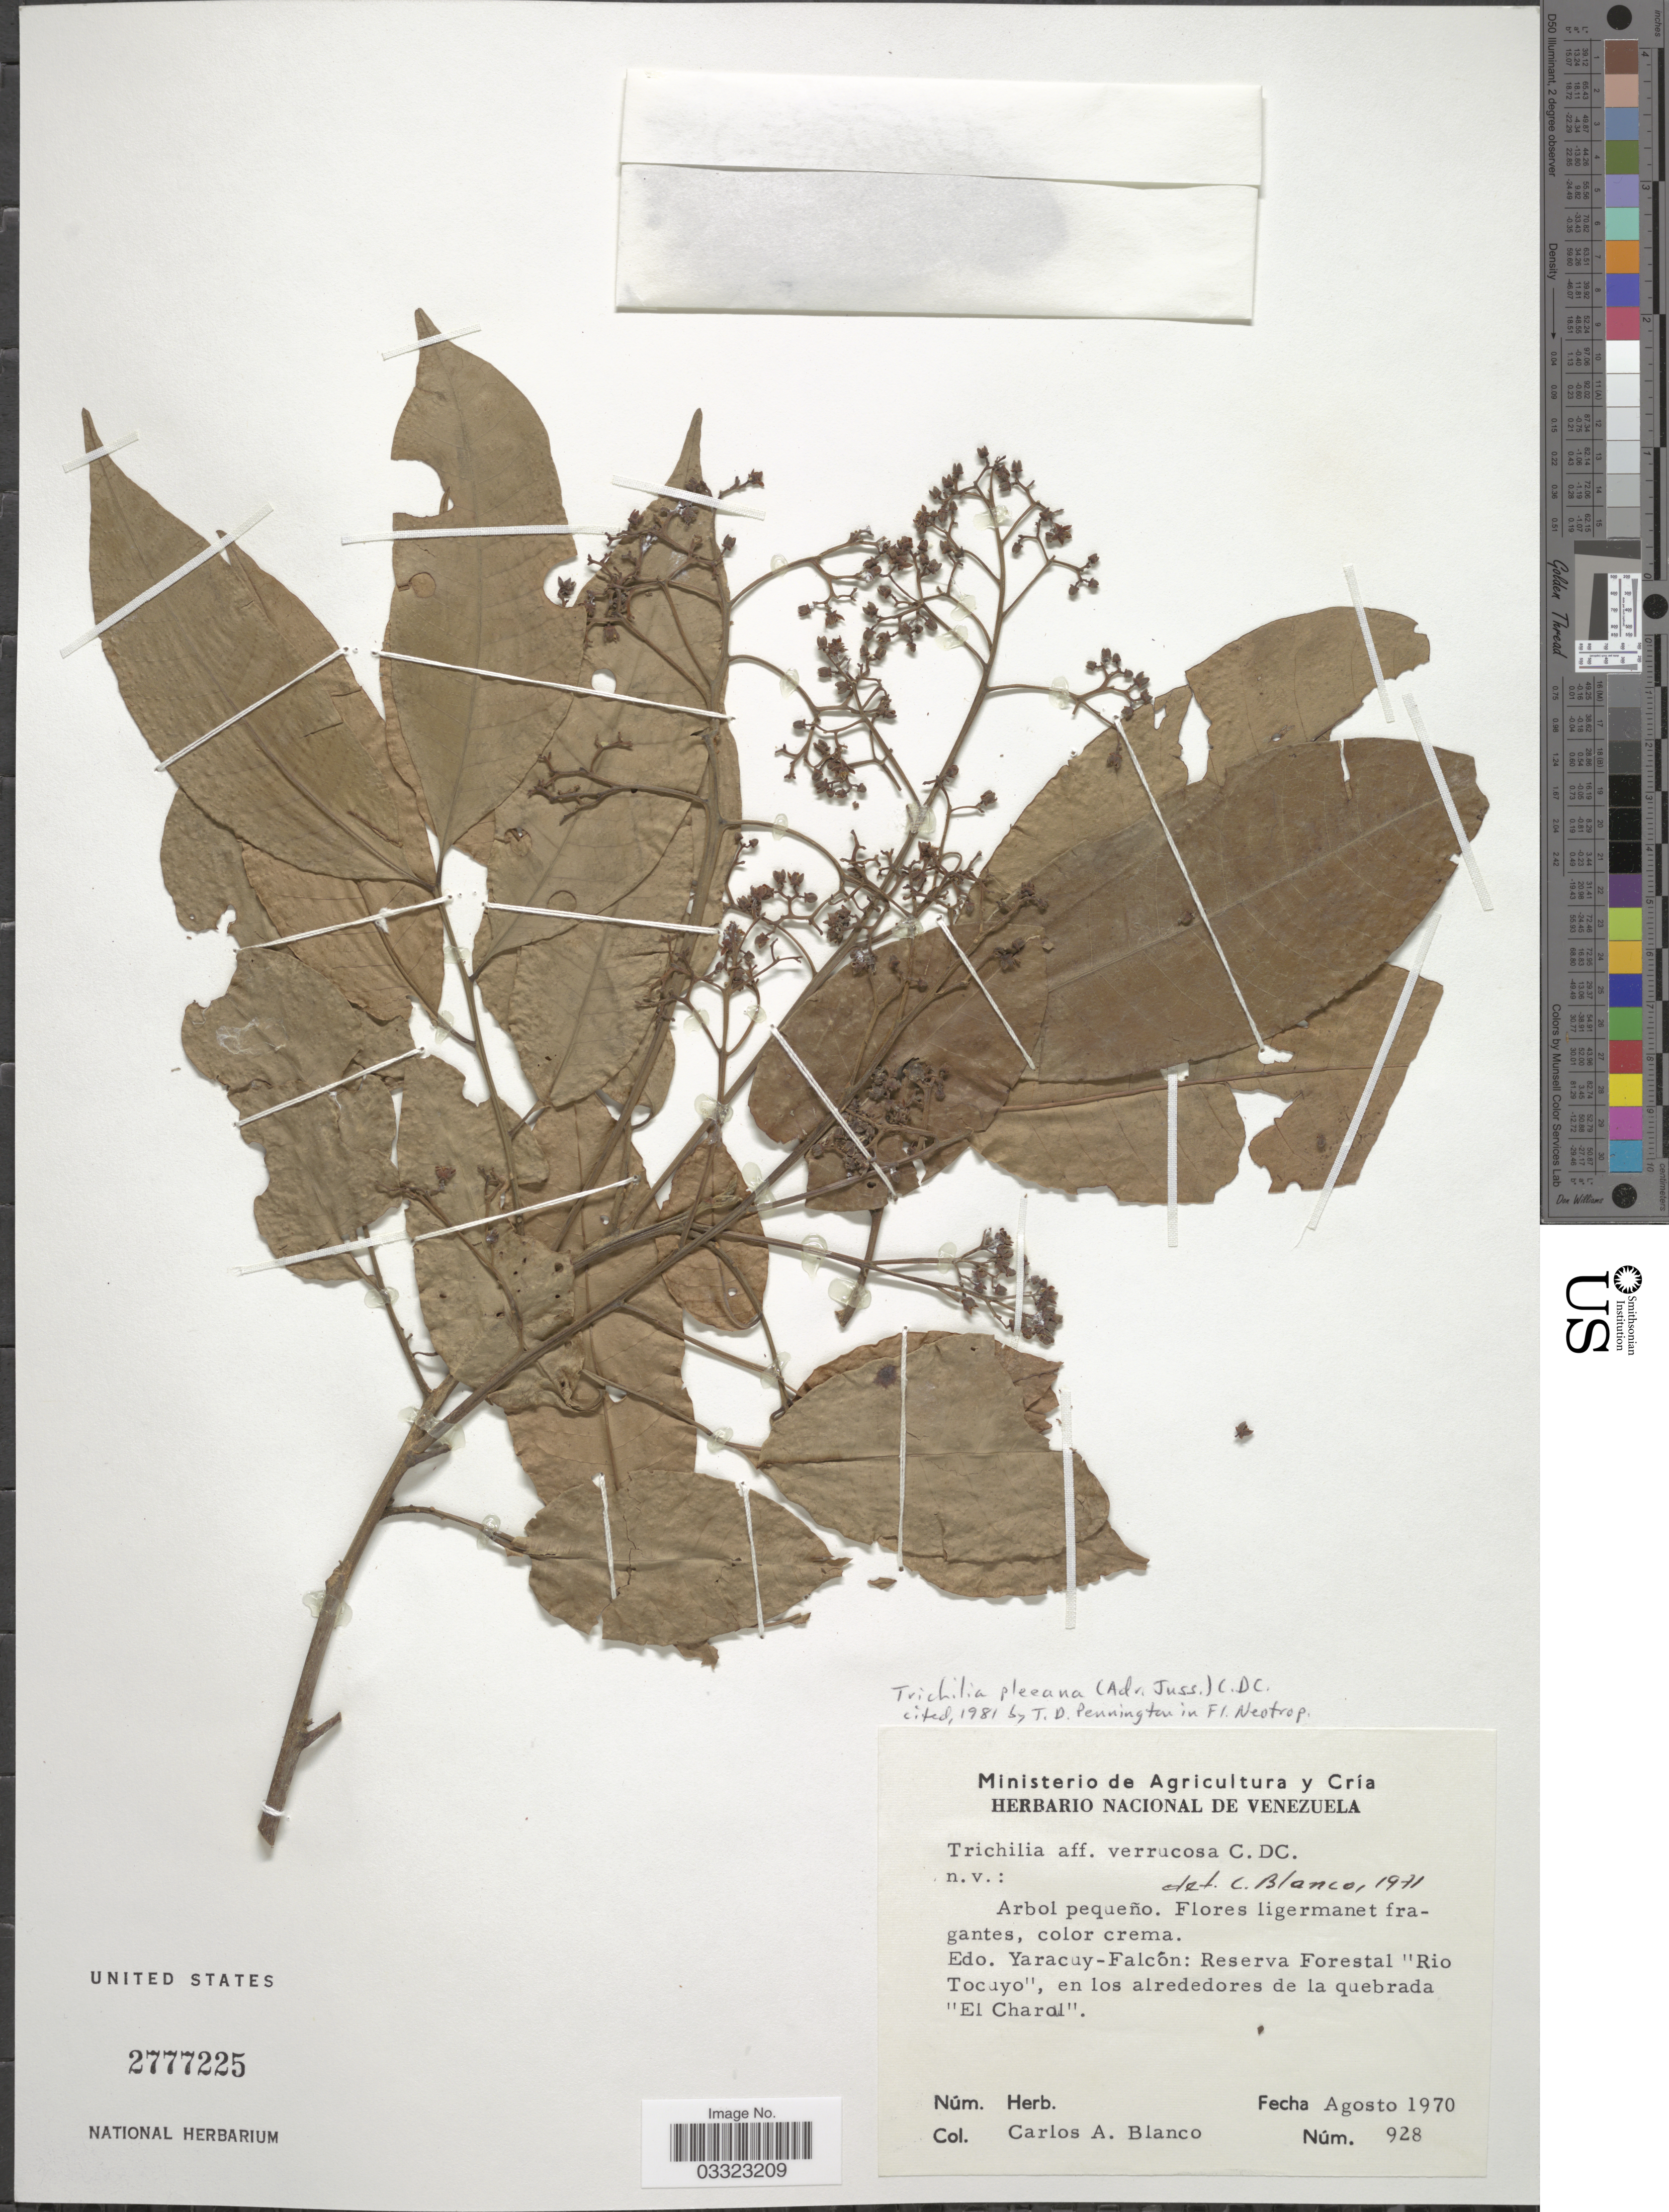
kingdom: Plantae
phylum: Tracheophyta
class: Magnoliopsida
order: Sapindales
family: Meliaceae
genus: Trichilia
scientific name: Trichilia pleeana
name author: (A. Juss.) C. DC.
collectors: C. A. Blanco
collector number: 928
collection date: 1970-08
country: Venezuela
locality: Edo. Yaracuy-Falcón: Reserva Forestal "Rio Tocuyo", en los alrededores de la quebrada "El Charl".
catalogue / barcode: US 2777225